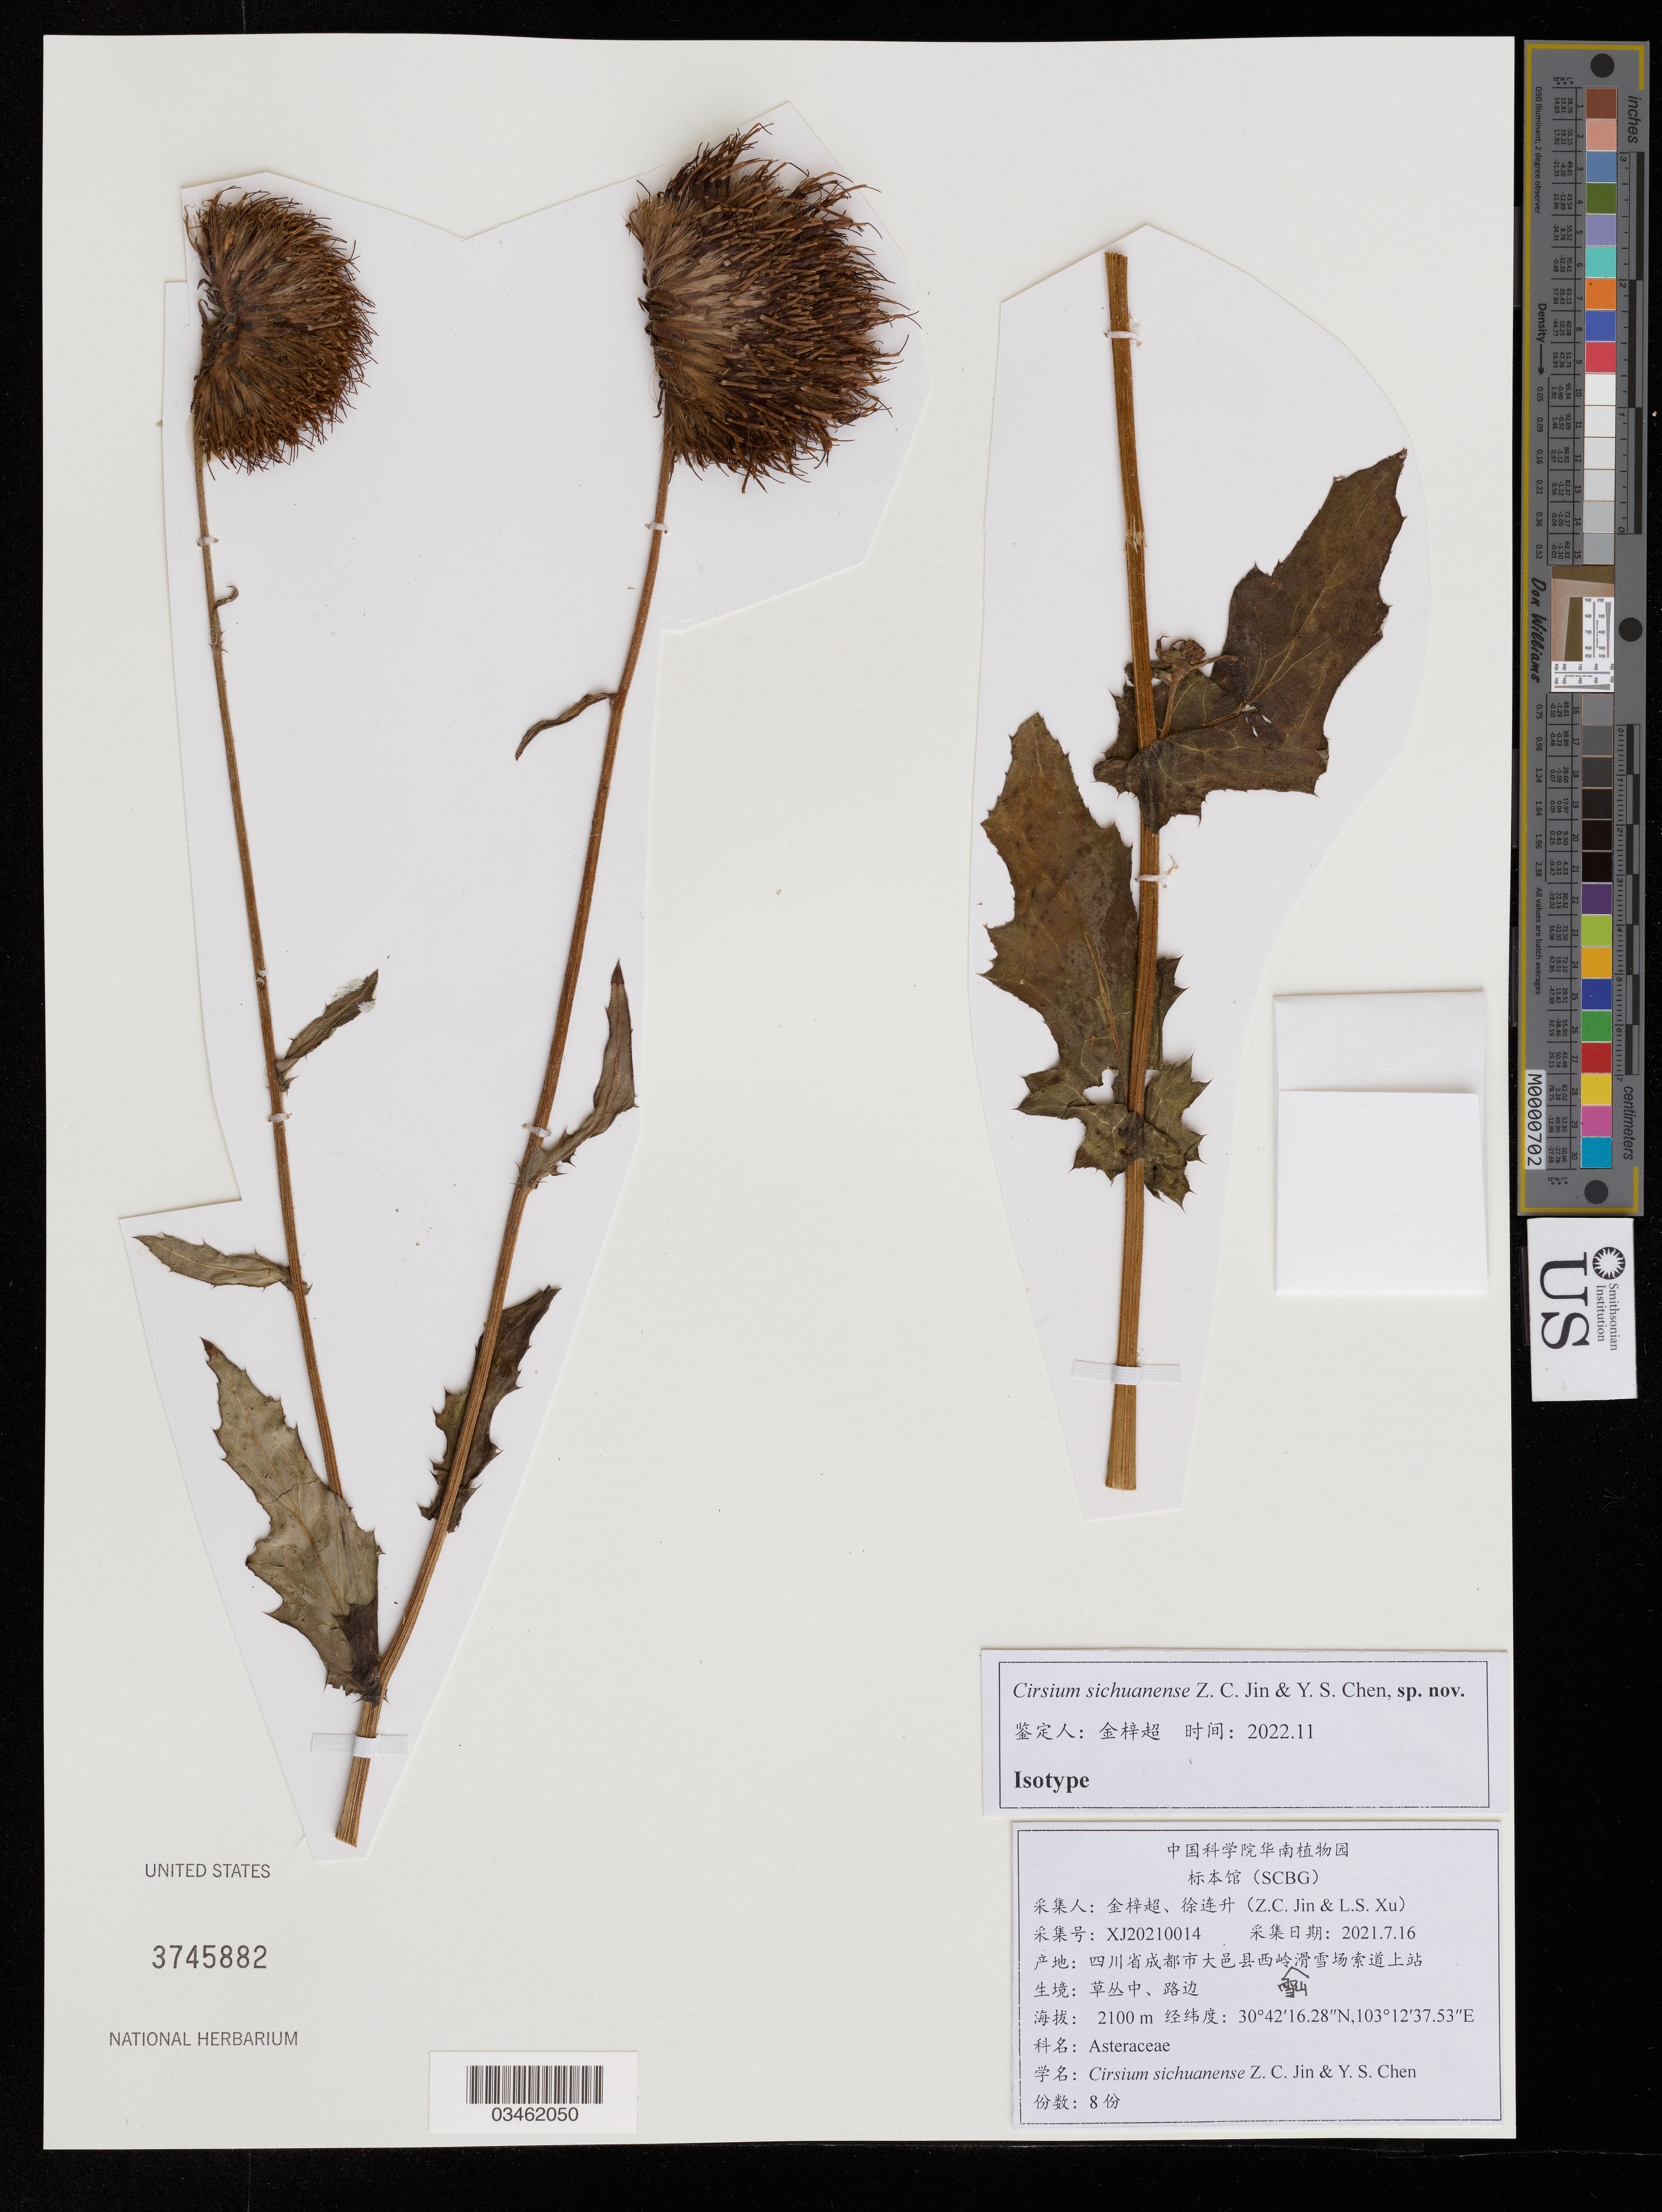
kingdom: Plantae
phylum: Tracheophyta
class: Magnoliopsida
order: Asterales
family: Asteraceae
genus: Cirsium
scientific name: Cirsium sichuanense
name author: Jin & Y.S. Chen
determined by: Jin, Z. C., South China Botanical Garden Herbarium (SCBG)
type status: Isotype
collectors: Z. Jin & L. Xu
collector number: XJ20210014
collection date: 2021-07-16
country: China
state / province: Sichuan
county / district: Chengdu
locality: Chengdu, ski lift upper Station of Xiling Snow Mountain Ski resort.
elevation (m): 2100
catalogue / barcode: US 3745882